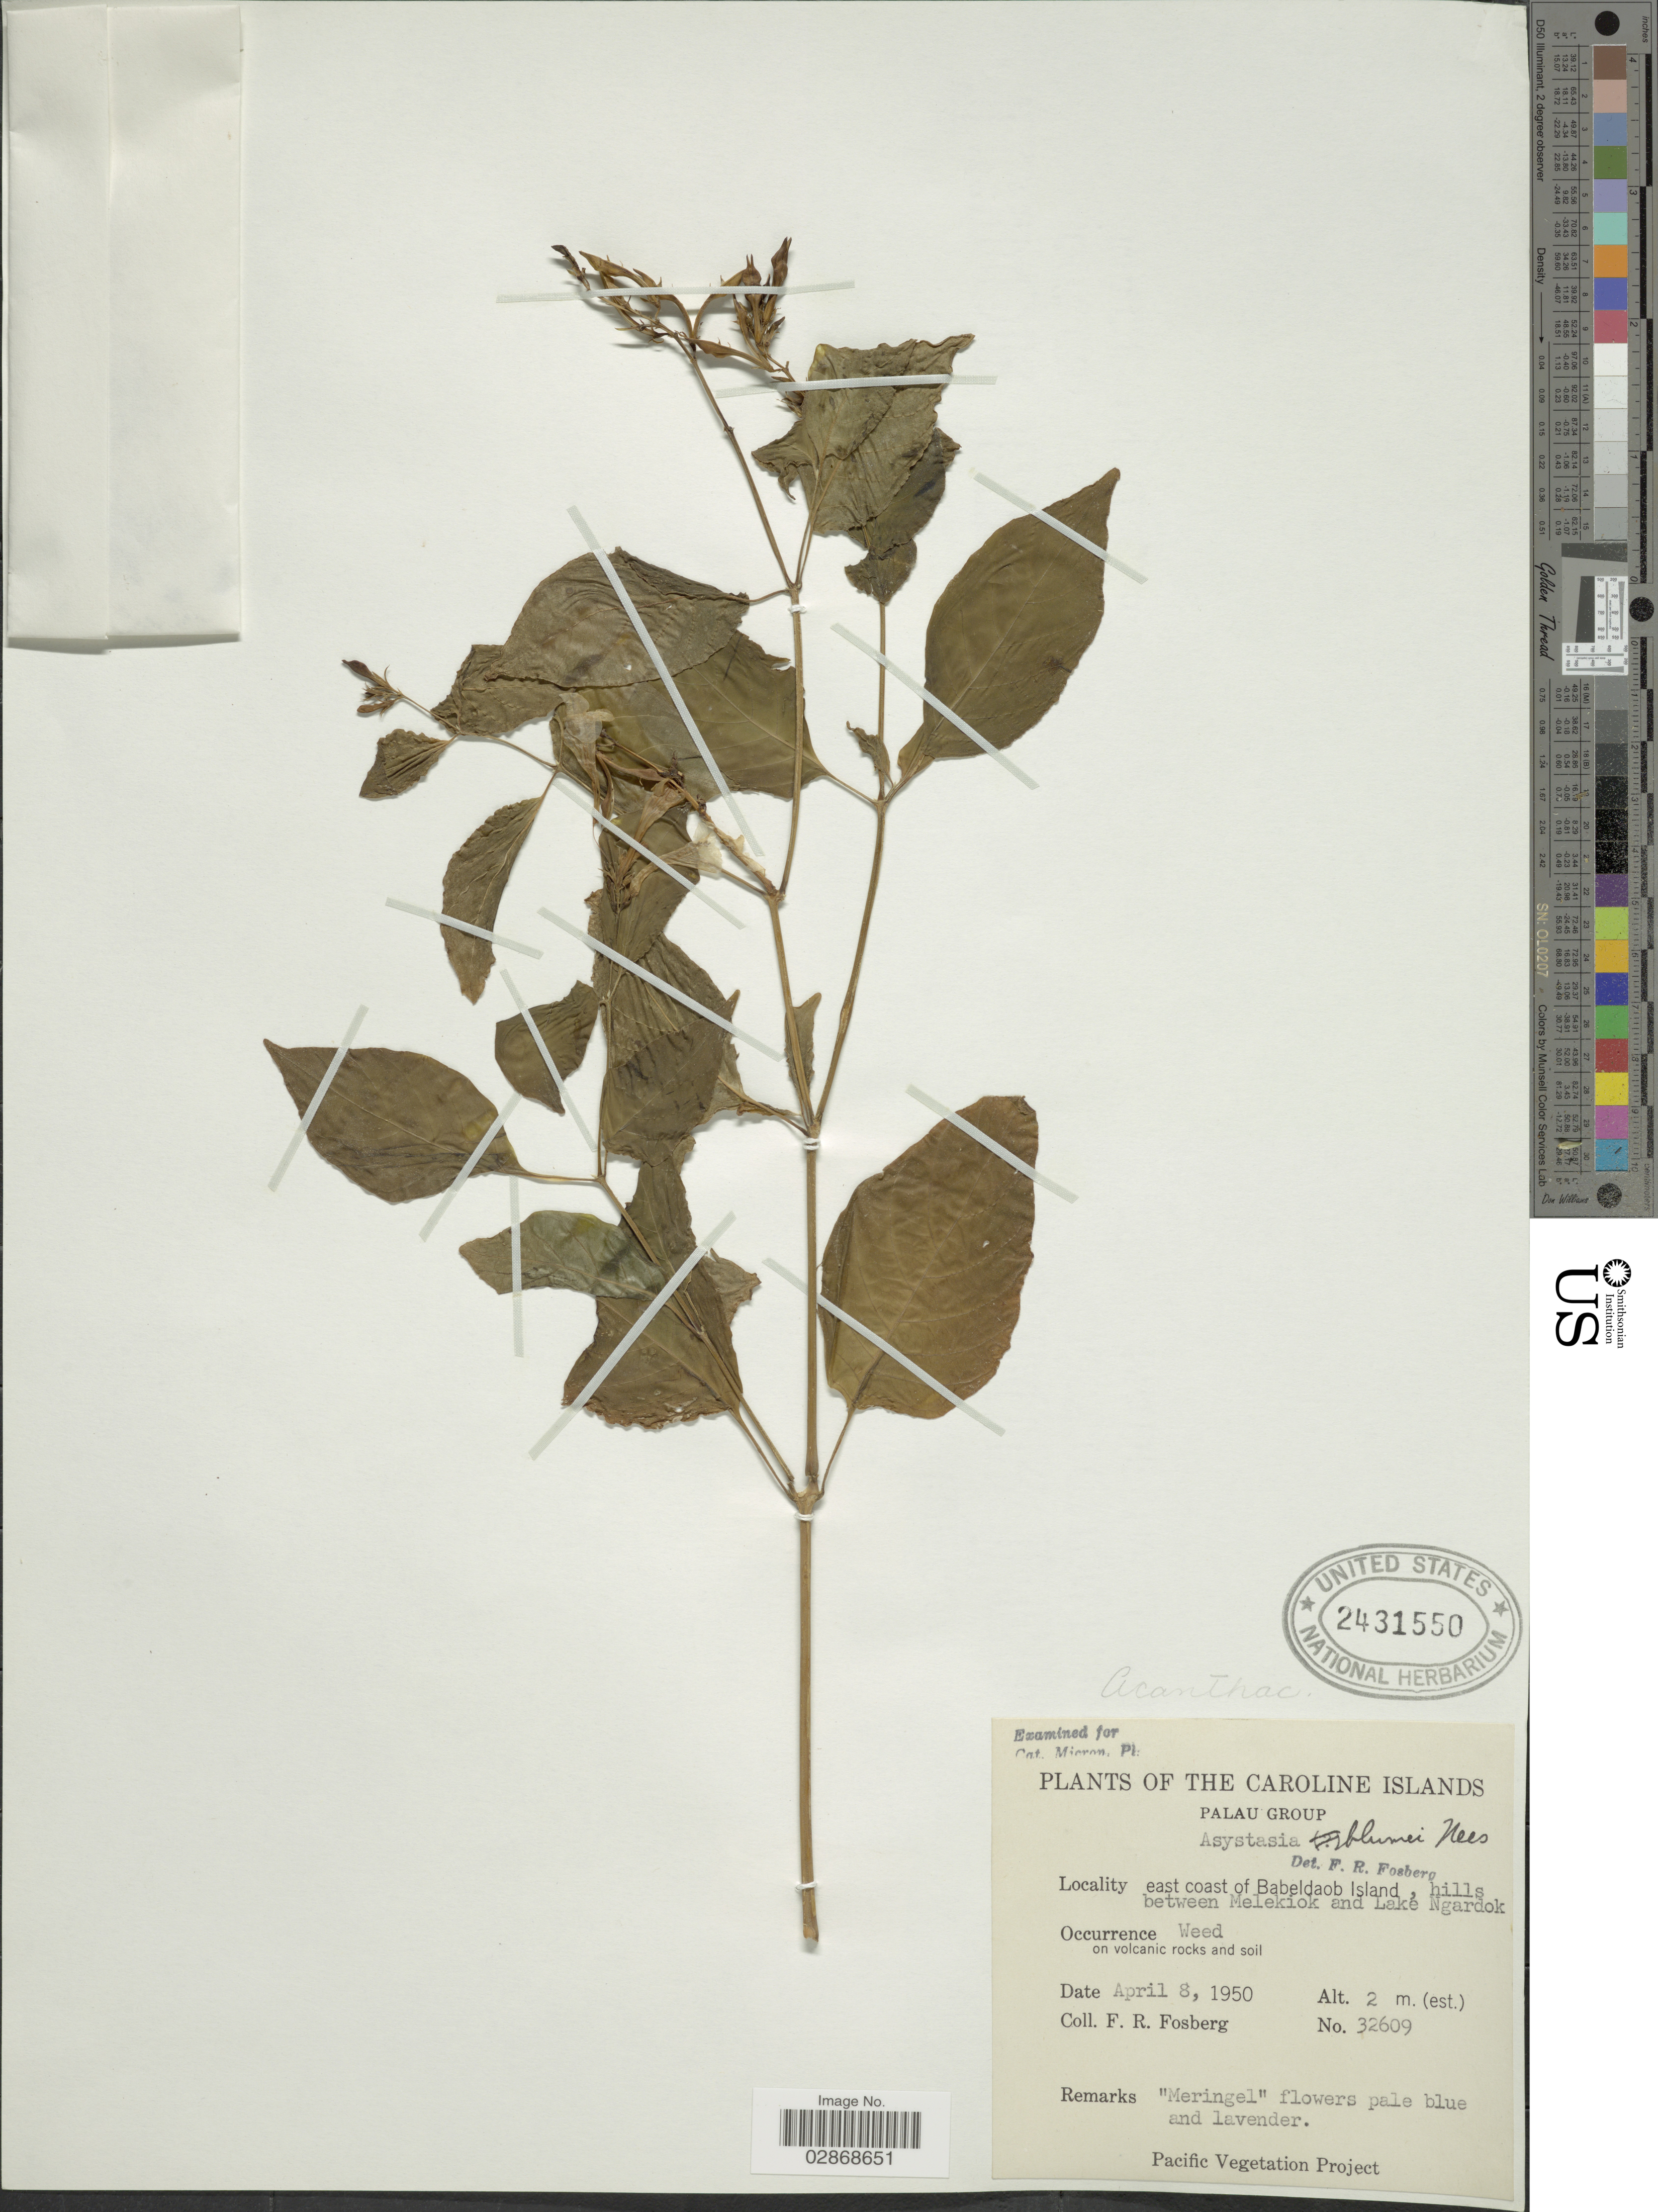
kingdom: Plantae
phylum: Tracheophyta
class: Magnoliopsida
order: Lamiales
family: Acanthaceae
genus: Asystasia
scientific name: Asystasia blumei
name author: Nees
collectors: F. R. Fosberg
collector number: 32609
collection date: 1950-04-08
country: Palau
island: Babeldaob [Babelthuap]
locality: Palau Group. East coast of Babeldaob Island, hills between Melekiok and Lake Ngardok.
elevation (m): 2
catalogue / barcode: US 2431550